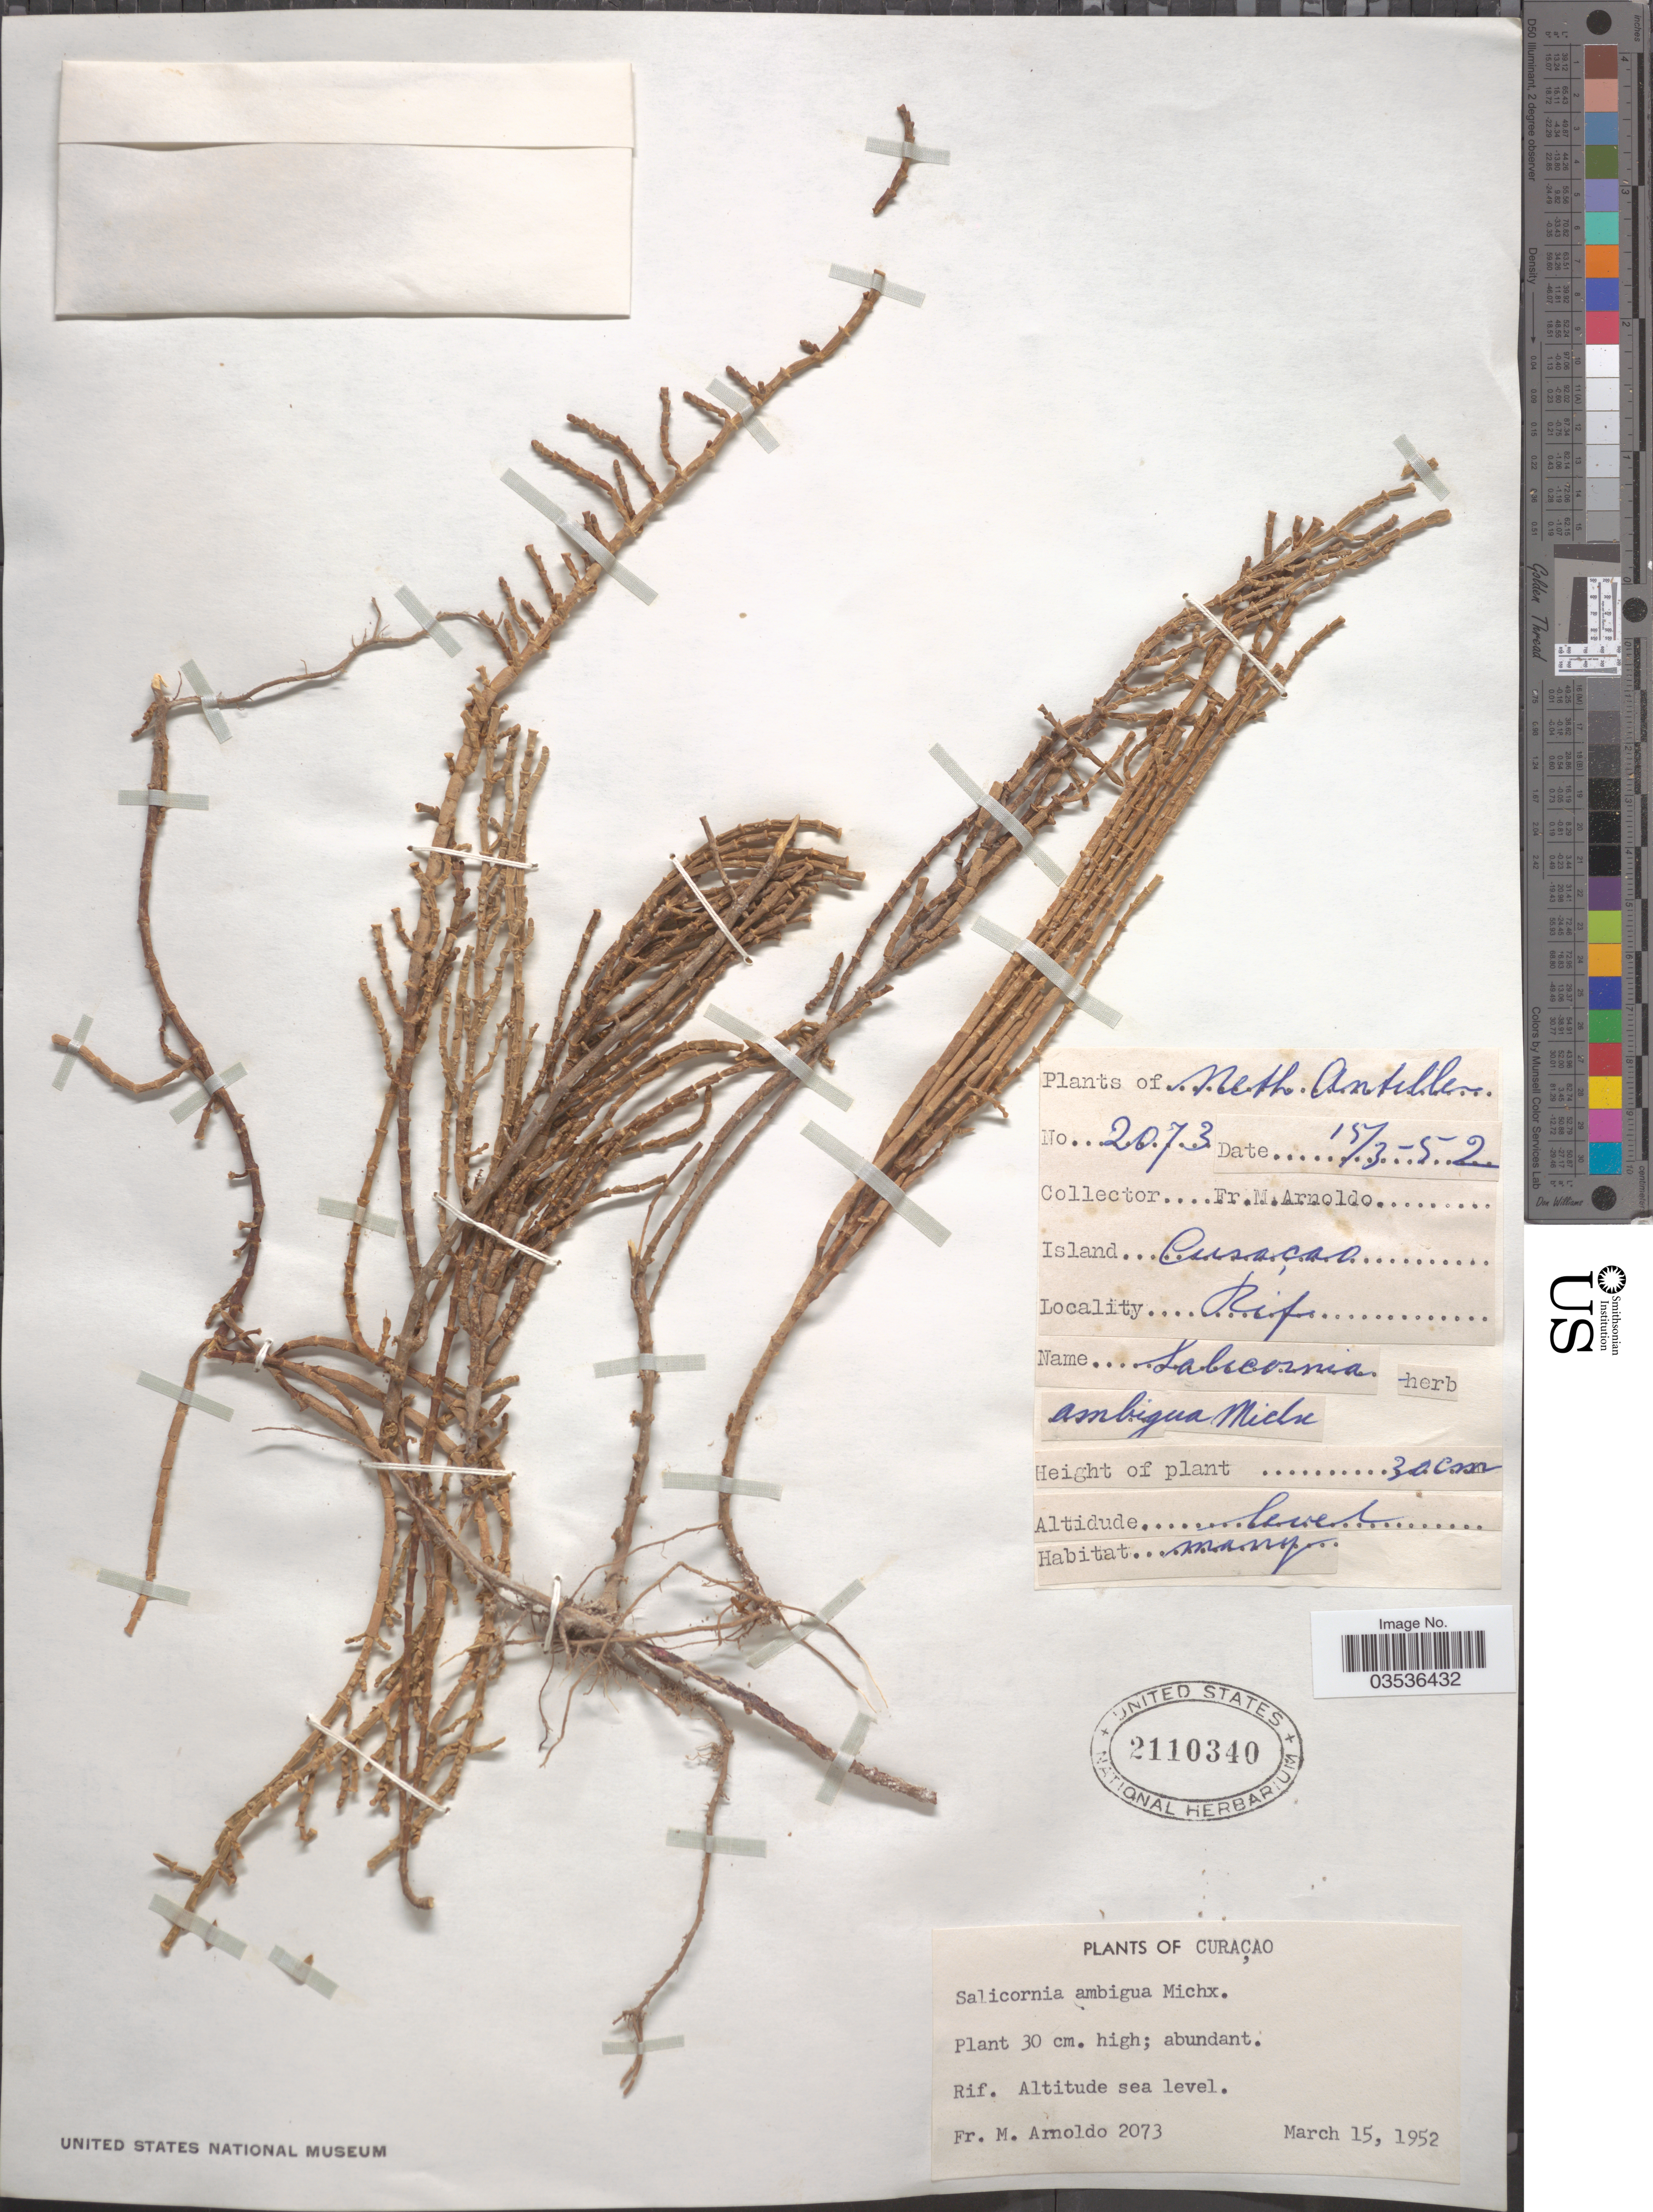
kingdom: Plantae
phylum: Tracheophyta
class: Magnoliopsida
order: Caryophyllales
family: Amaranthaceae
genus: Salicornia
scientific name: Salicornia ambigua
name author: Michx.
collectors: N. Arnoldo-Broeders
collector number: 2073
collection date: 1952-03-15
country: Curaçao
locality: Neth. Antillen. Rif.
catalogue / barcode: US 2110340